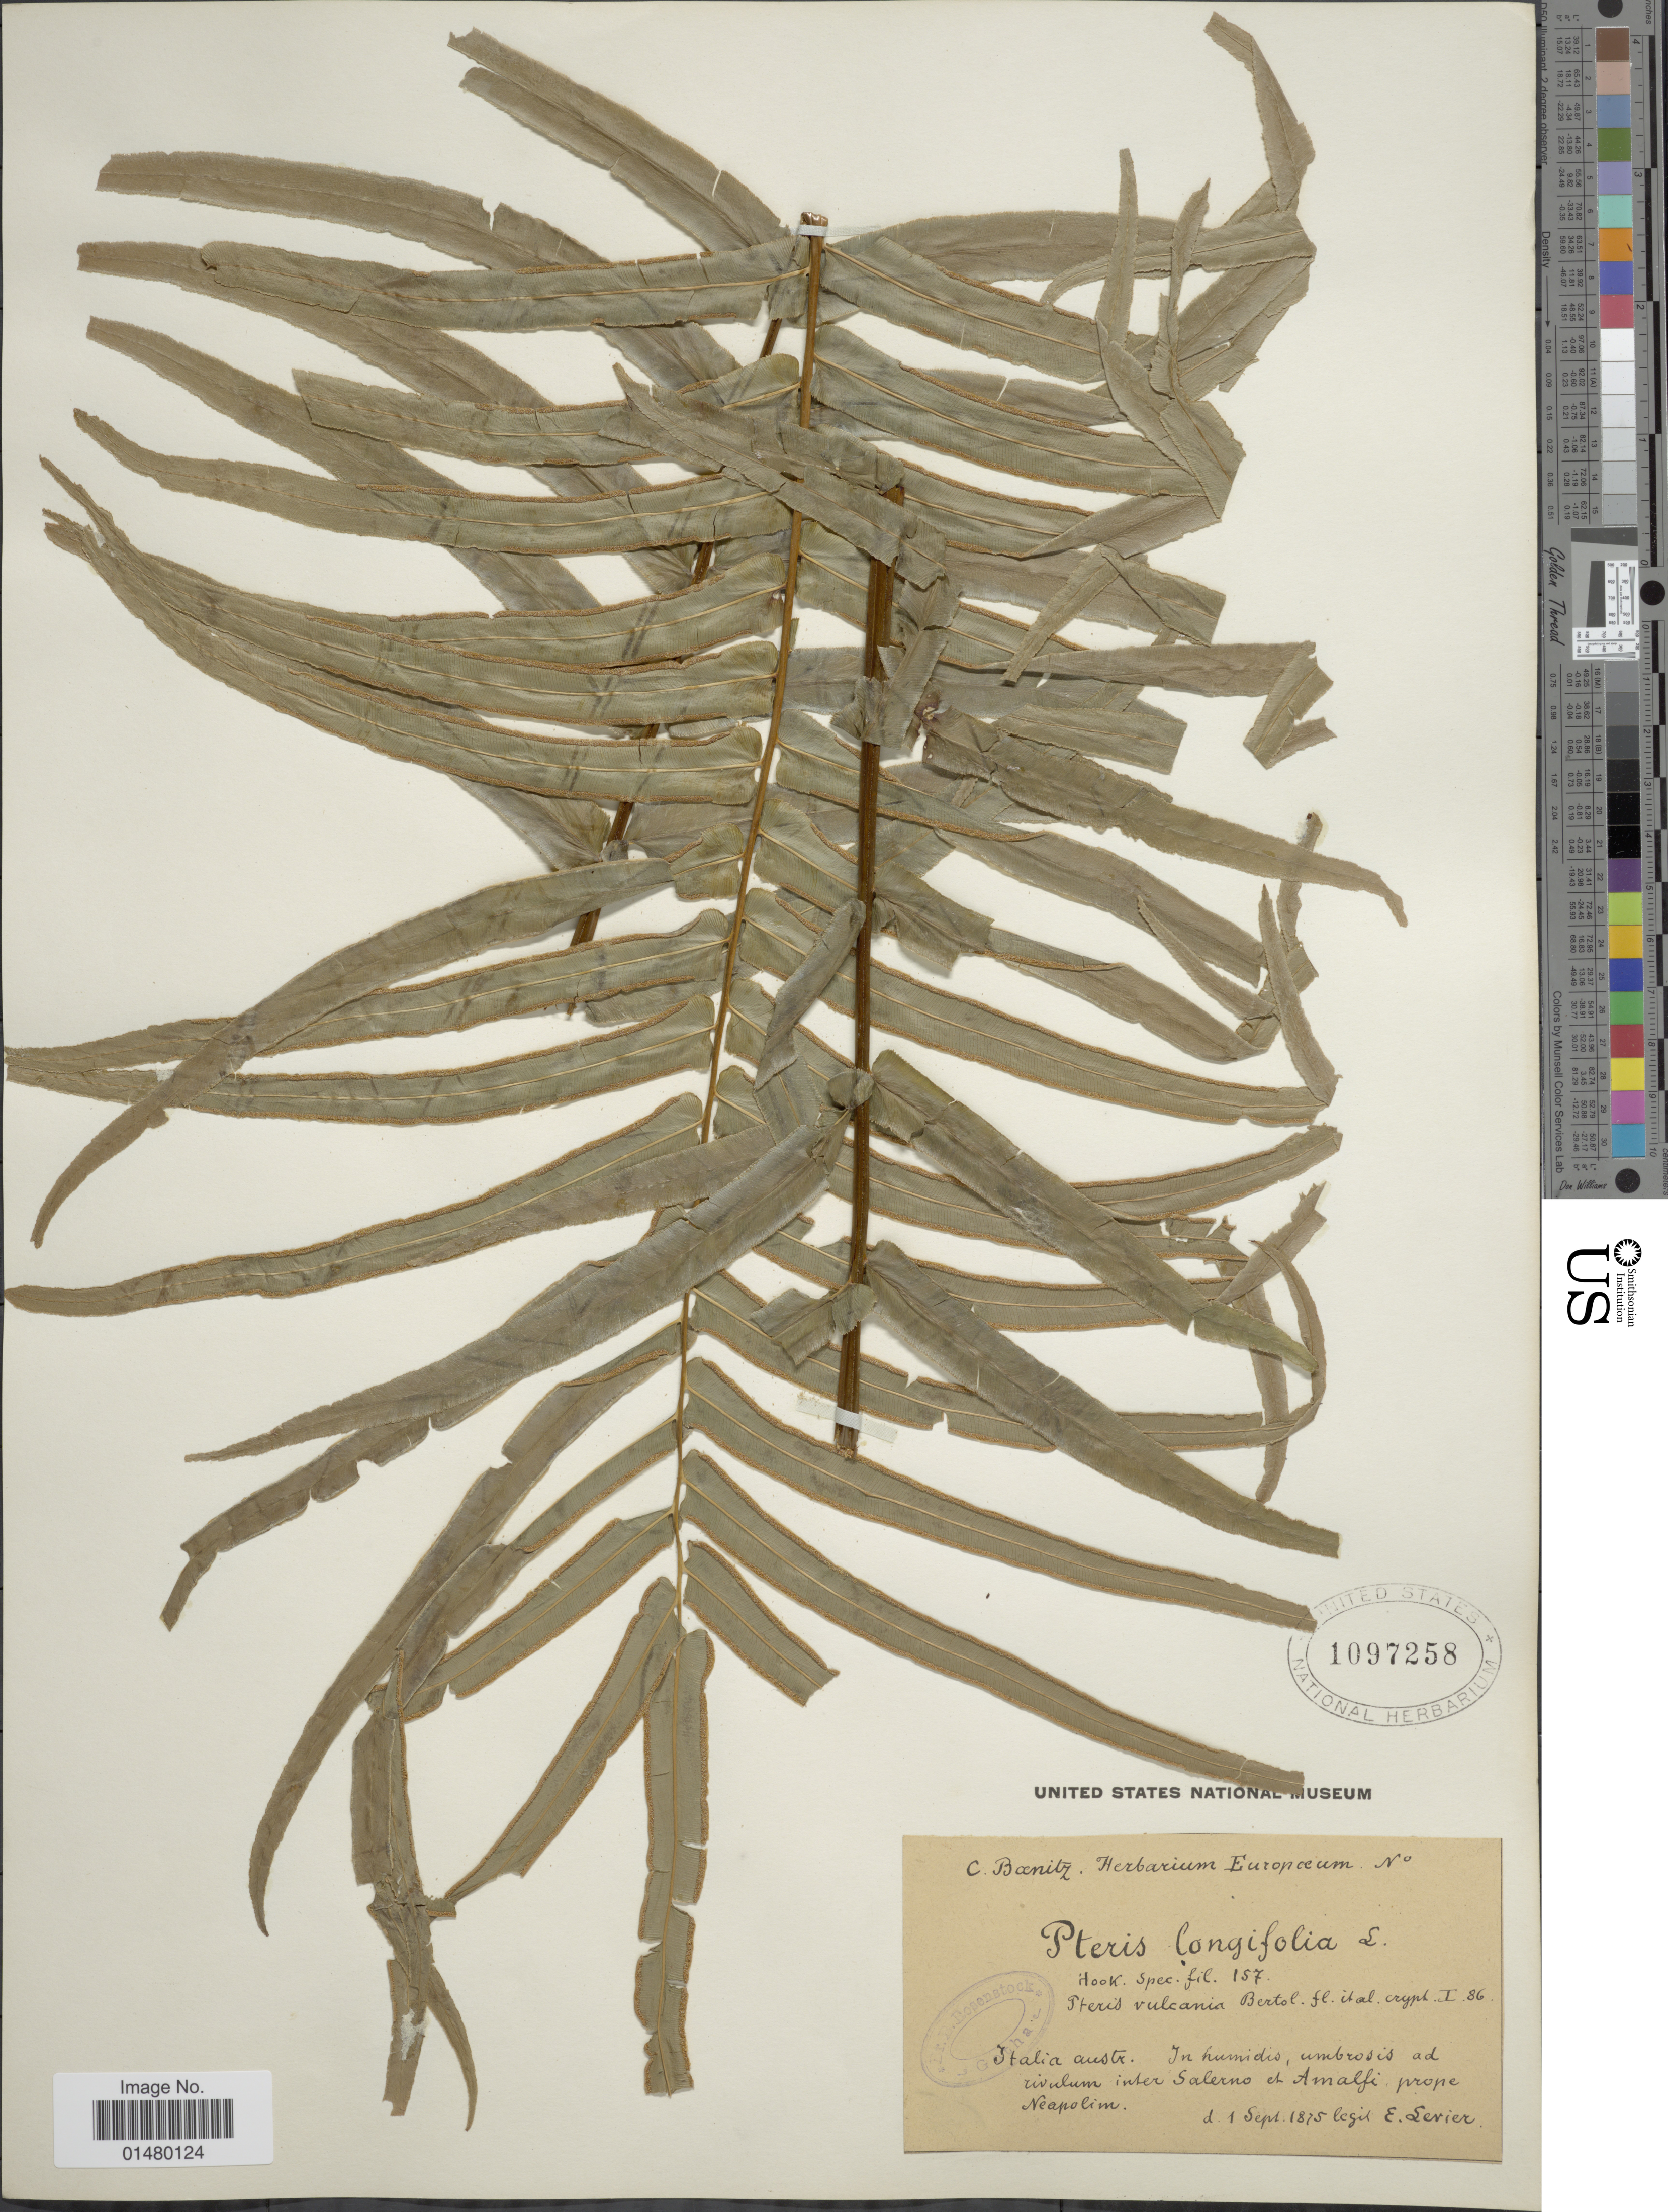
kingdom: Plantae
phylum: Tracheophyta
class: Polypodiopsida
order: Polypodiales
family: Pteridaceae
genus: Pteris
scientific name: Pteris vittata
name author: L.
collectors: É. Levier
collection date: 1875-09-01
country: Italy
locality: In humidis, umbrosis ad rivulum inter Salermo et Amalfi prope Neapolim [interpreted]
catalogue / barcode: US 1097258